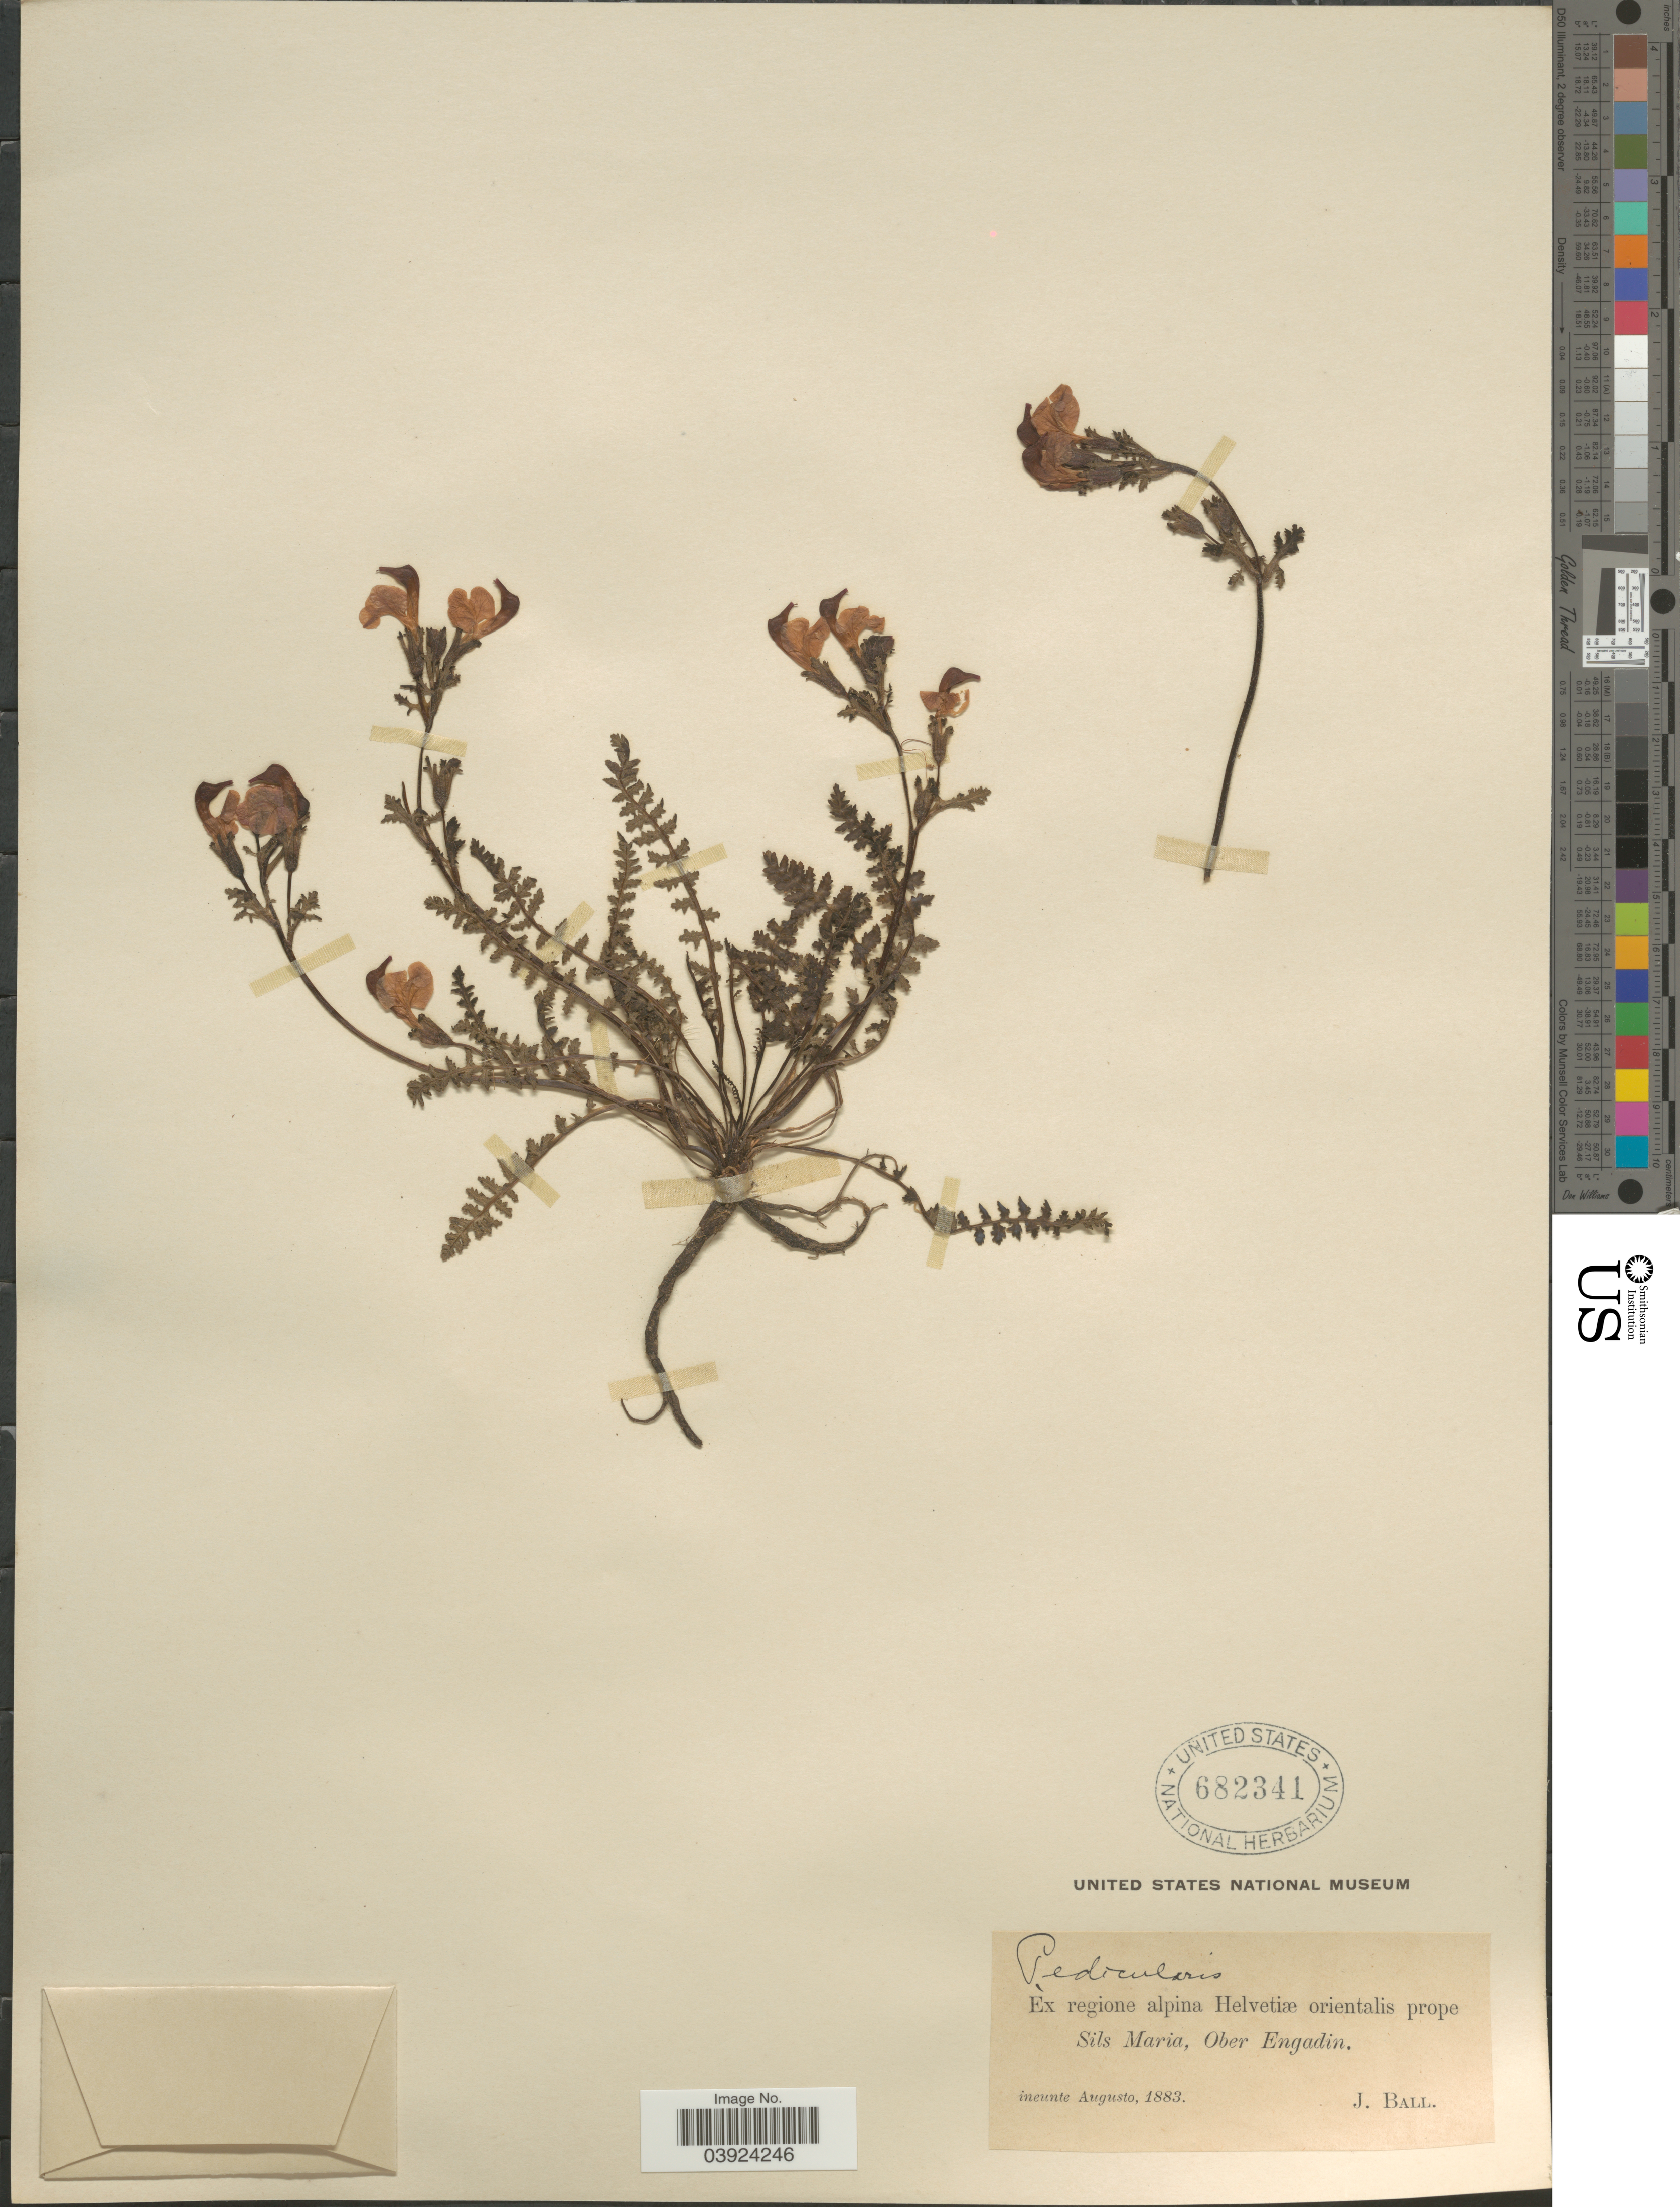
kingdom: Plantae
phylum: Tracheophyta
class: Magnoliopsida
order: Lamiales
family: Orobanchaceae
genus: Pedicularis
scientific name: Pedicularis sp.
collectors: J. Ball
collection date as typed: Ineunte Augusto, 1883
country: Switzerland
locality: Ex regione alpina Helvetiæ orientalis prope Sils Maria, Ober Engadin.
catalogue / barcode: US 682341